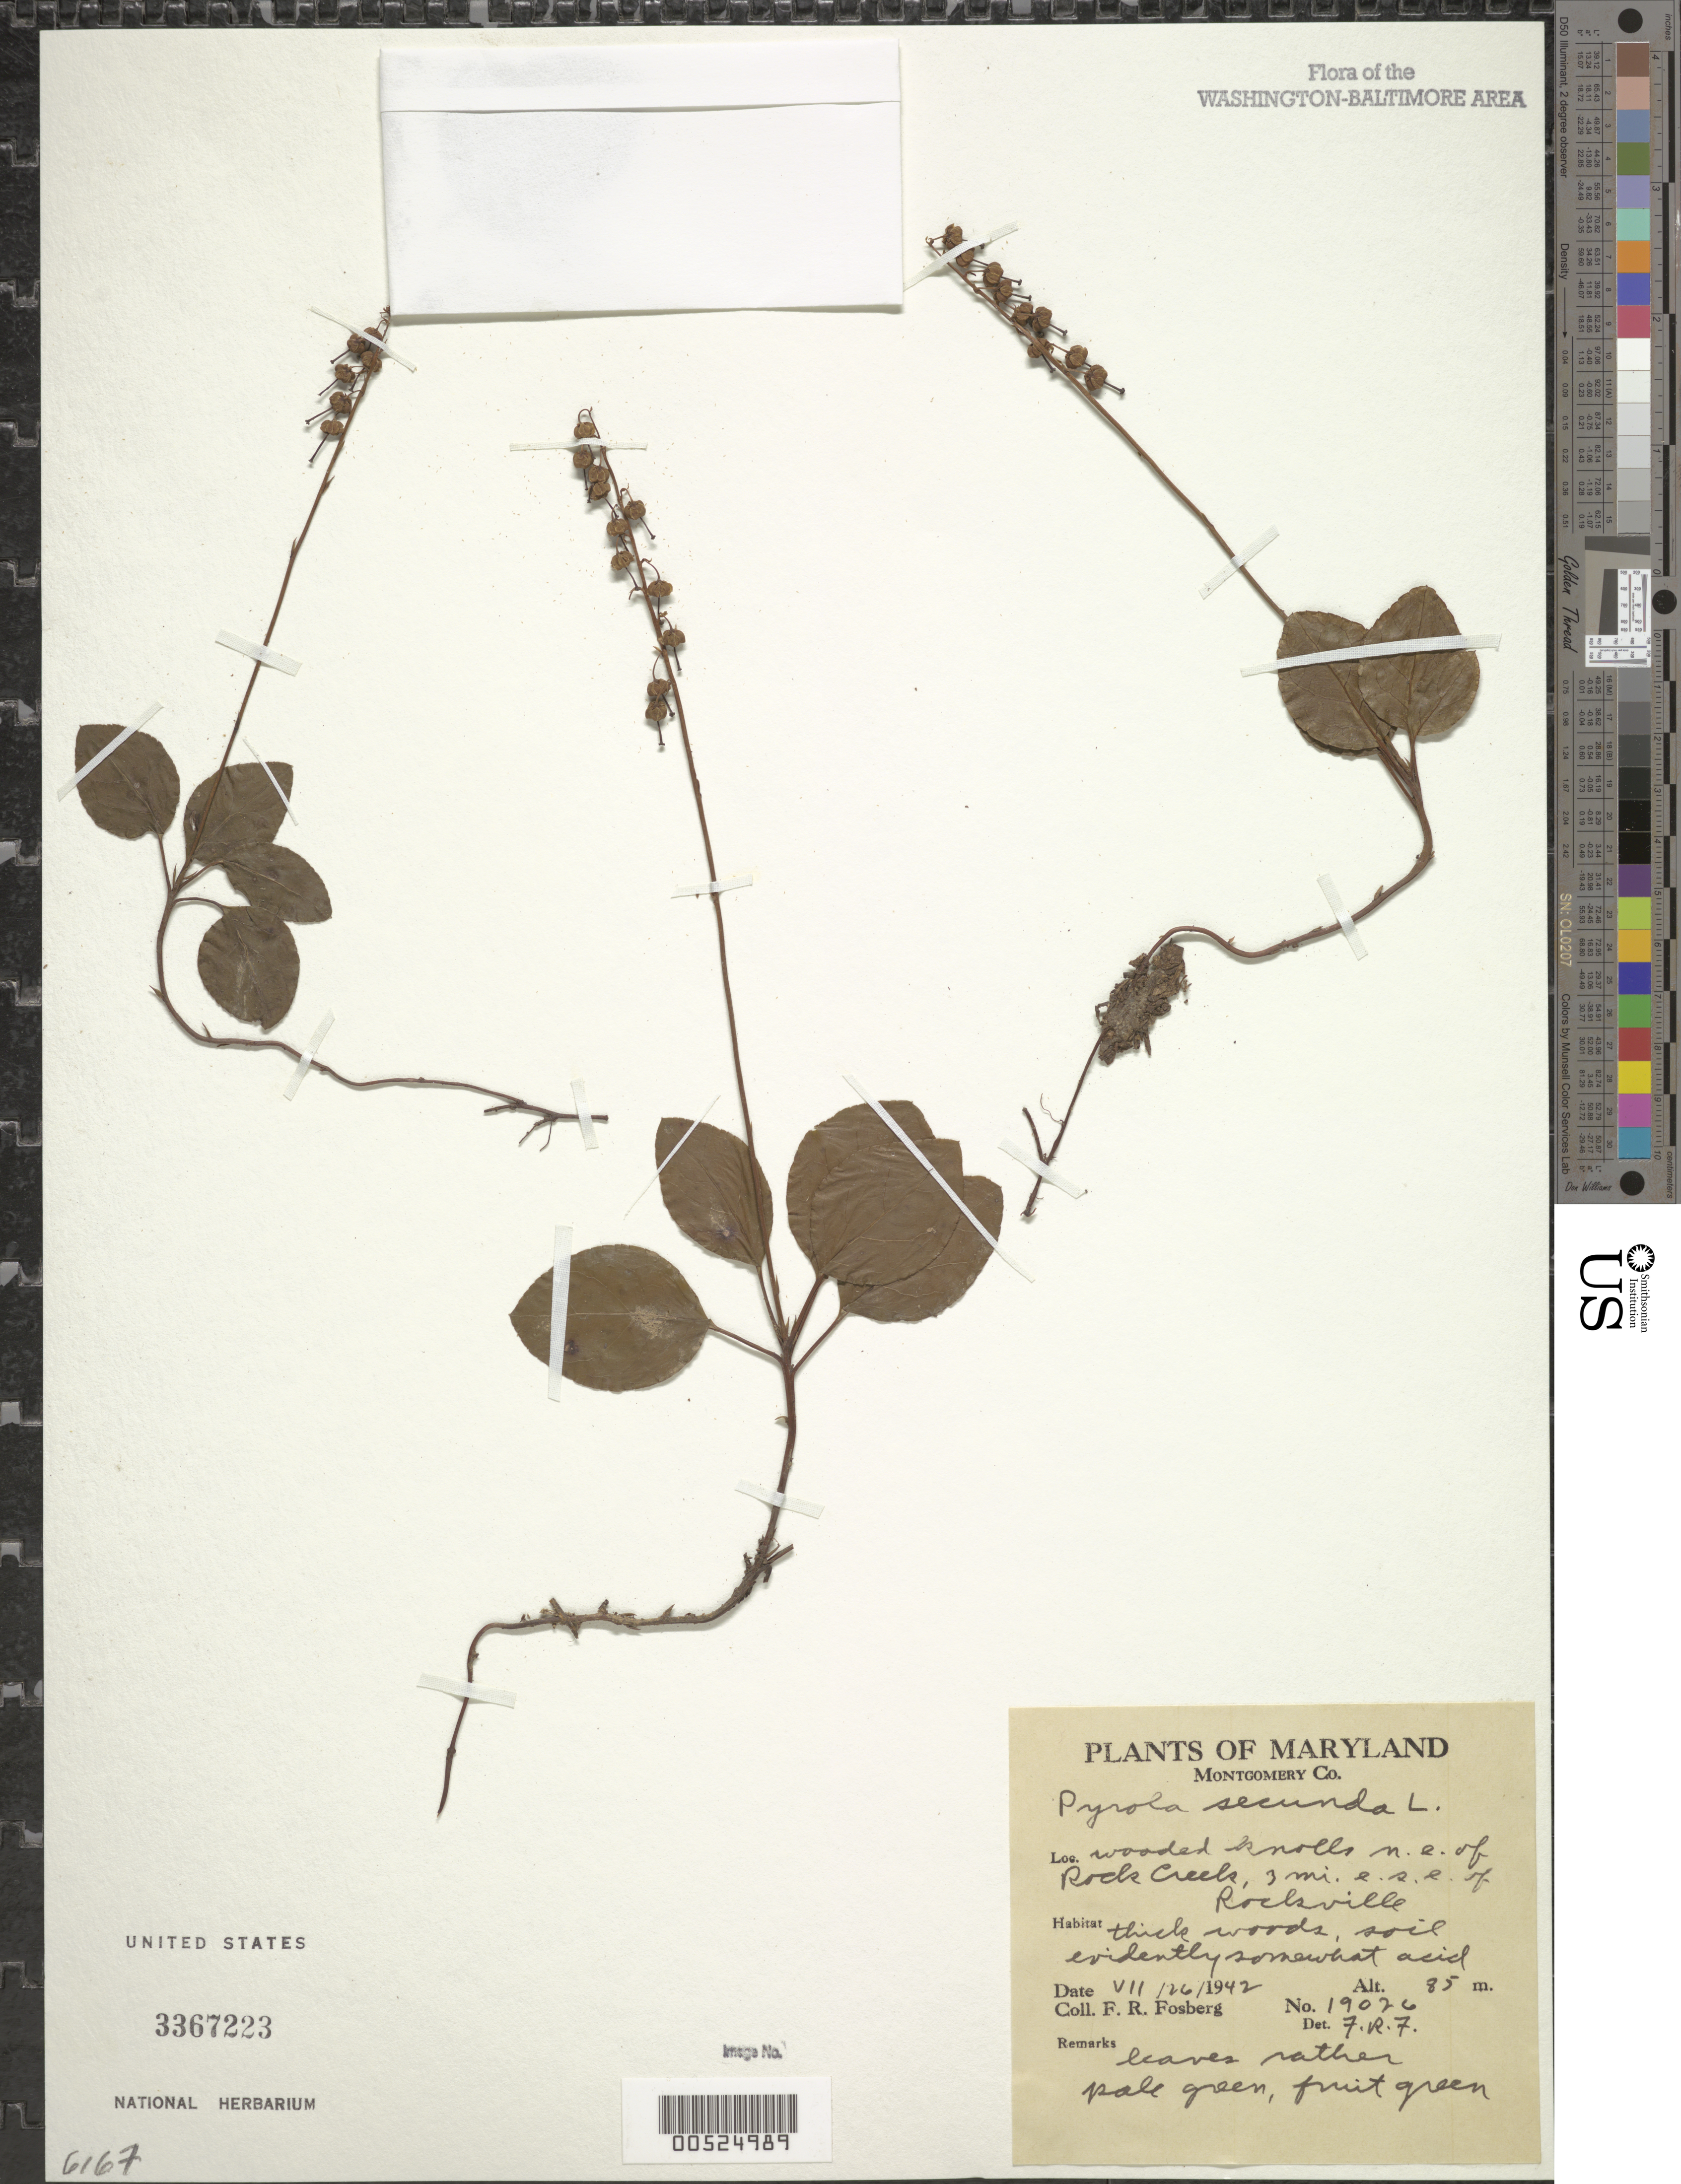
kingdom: Plantae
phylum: Tracheophyta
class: Magnoliopsida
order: Ericales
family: Ericaceae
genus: Orthilia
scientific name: Orthilia secunda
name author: (L.) House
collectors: F. R. Fosberg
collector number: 19026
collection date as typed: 26 Jul 1942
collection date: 1942-07-26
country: United States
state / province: Maryland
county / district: Montgomery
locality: Wooded knolls NE of Rock Creek, 3 mi. ESE of Rockville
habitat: Thick woods, soil evidently somewhat acid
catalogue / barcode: US 3367223